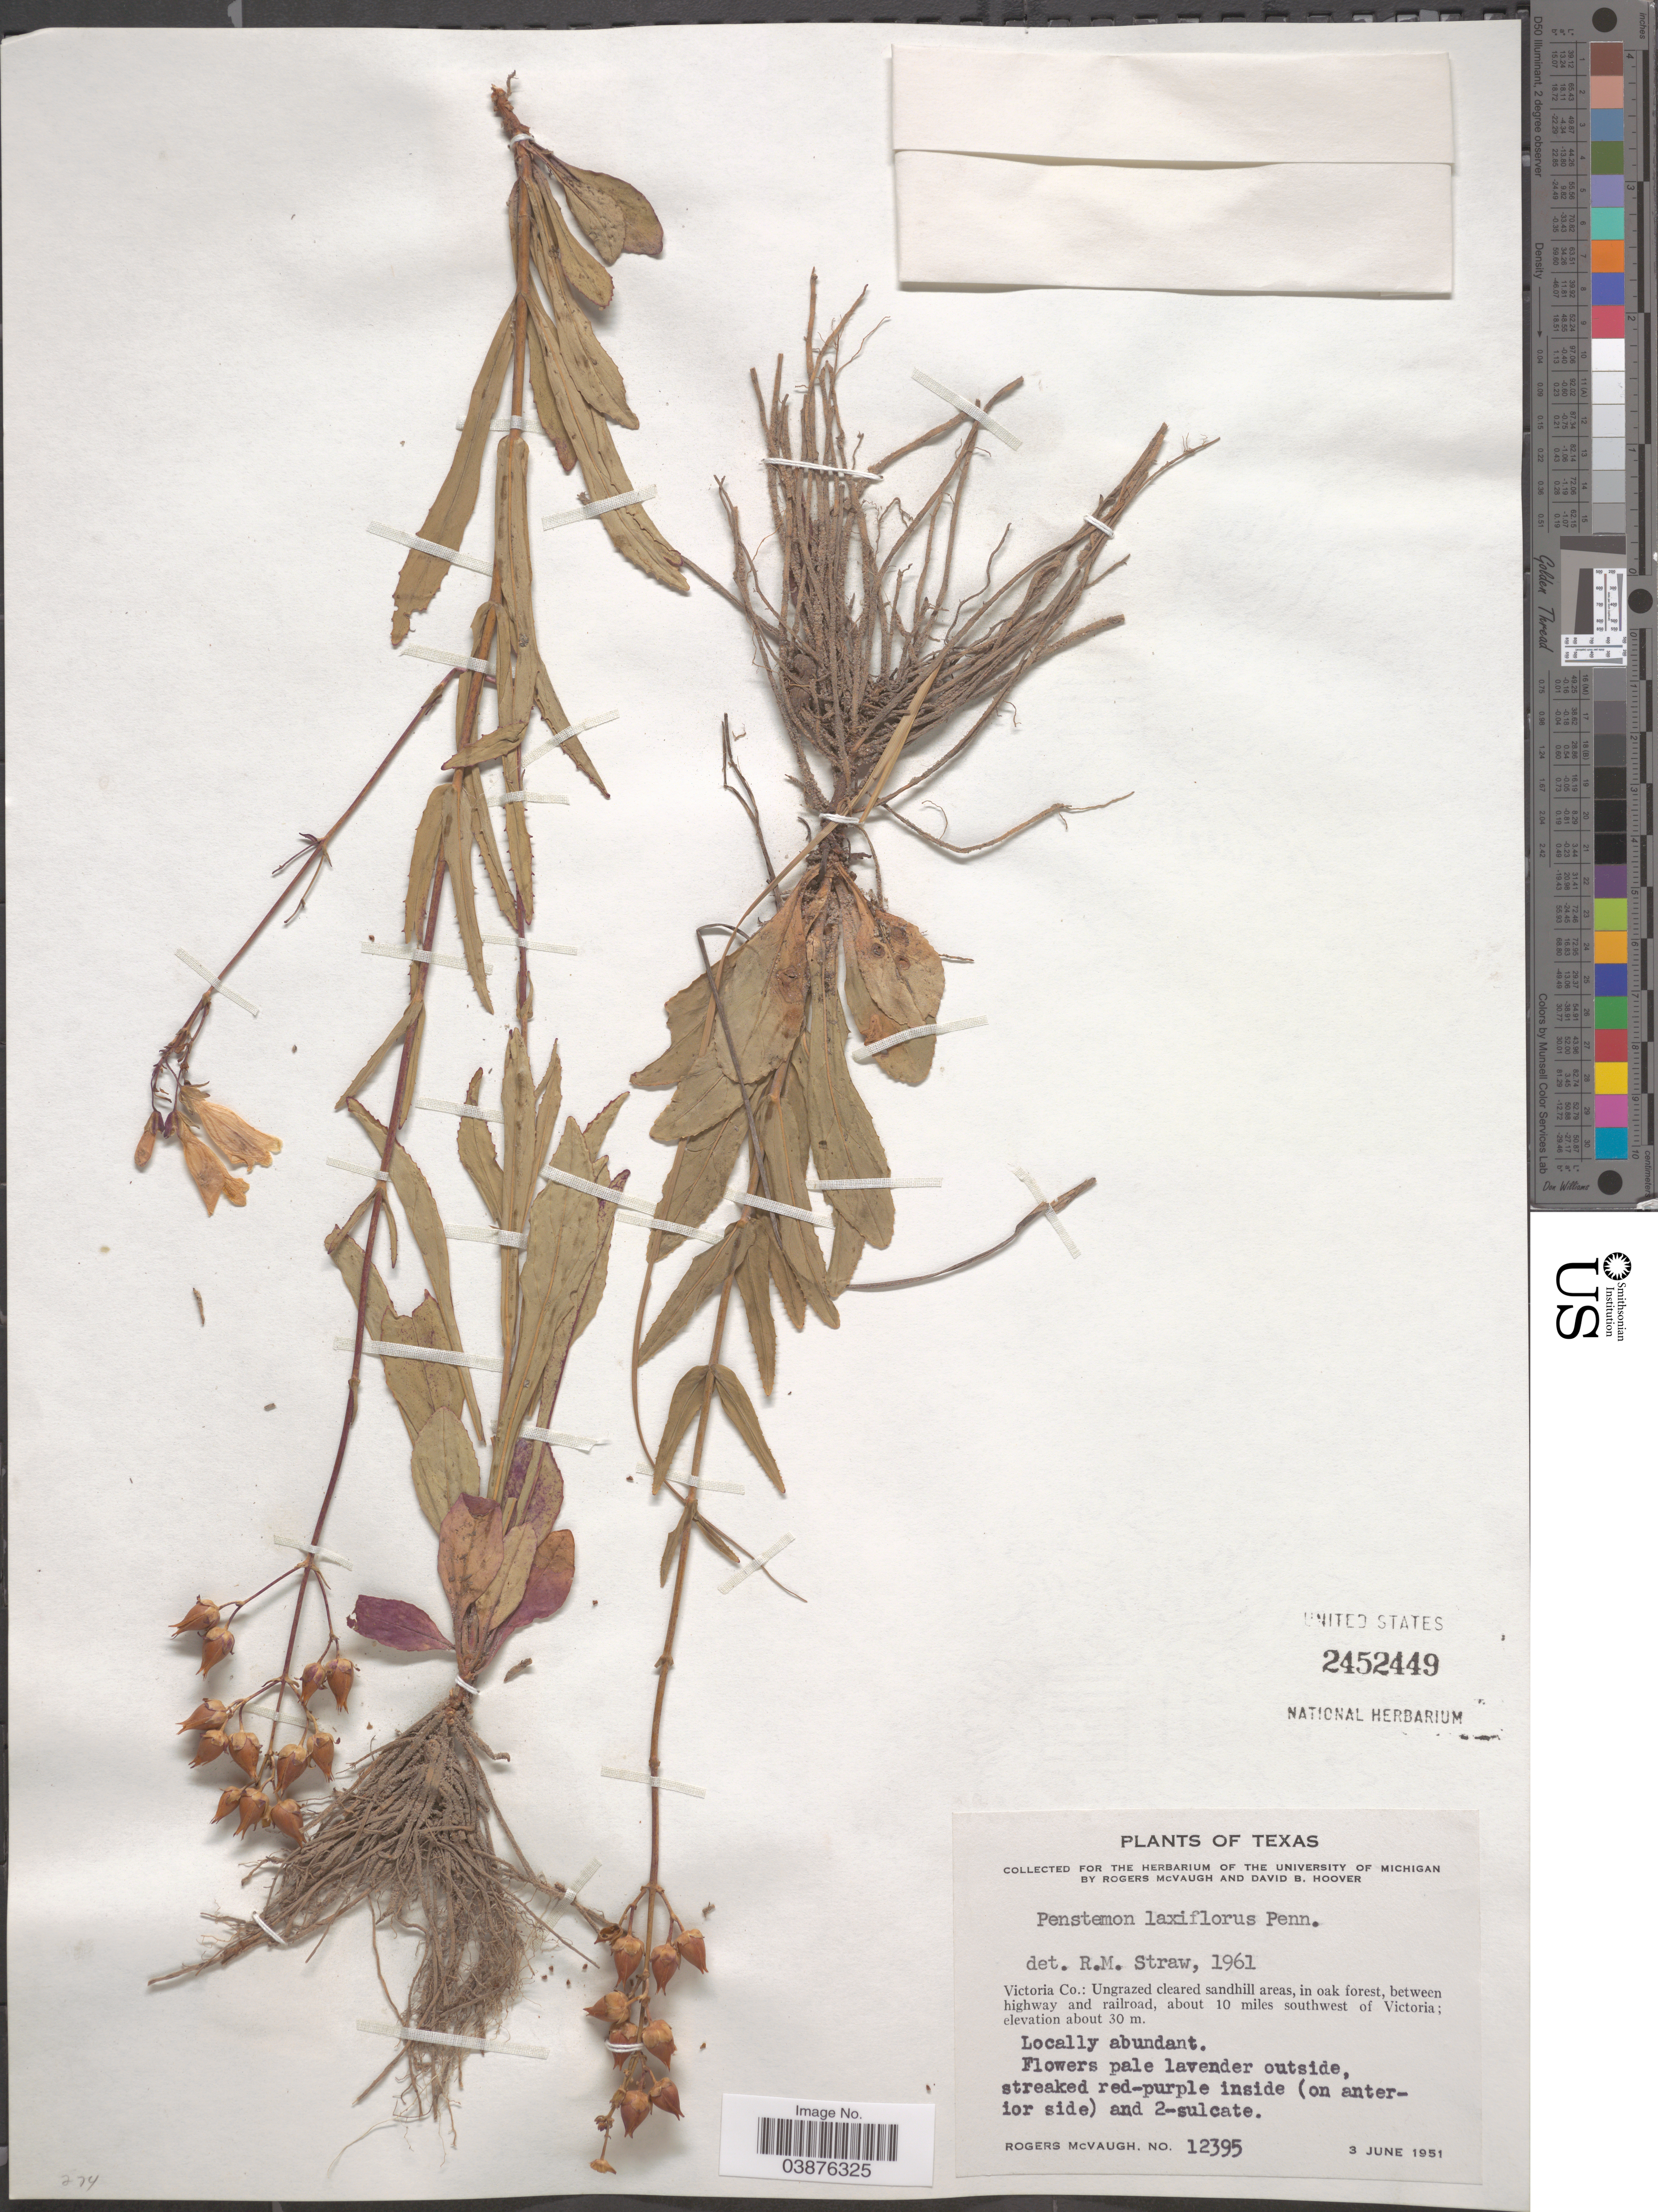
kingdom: Plantae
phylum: Tracheophyta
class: Magnoliopsida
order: Lamiales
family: Plantaginaceae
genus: Penstemon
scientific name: Penstemon laxiflorus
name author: Pennell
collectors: R. McVaugh & D. B. Hoover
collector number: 12395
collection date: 1951-06-03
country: United States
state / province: Texas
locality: Victoria Co.: Ungrazed cleared sandhill areas, in oak forest, between highway and railroad, about 10 miles southwest of Victoria.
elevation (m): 30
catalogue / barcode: US 2452449